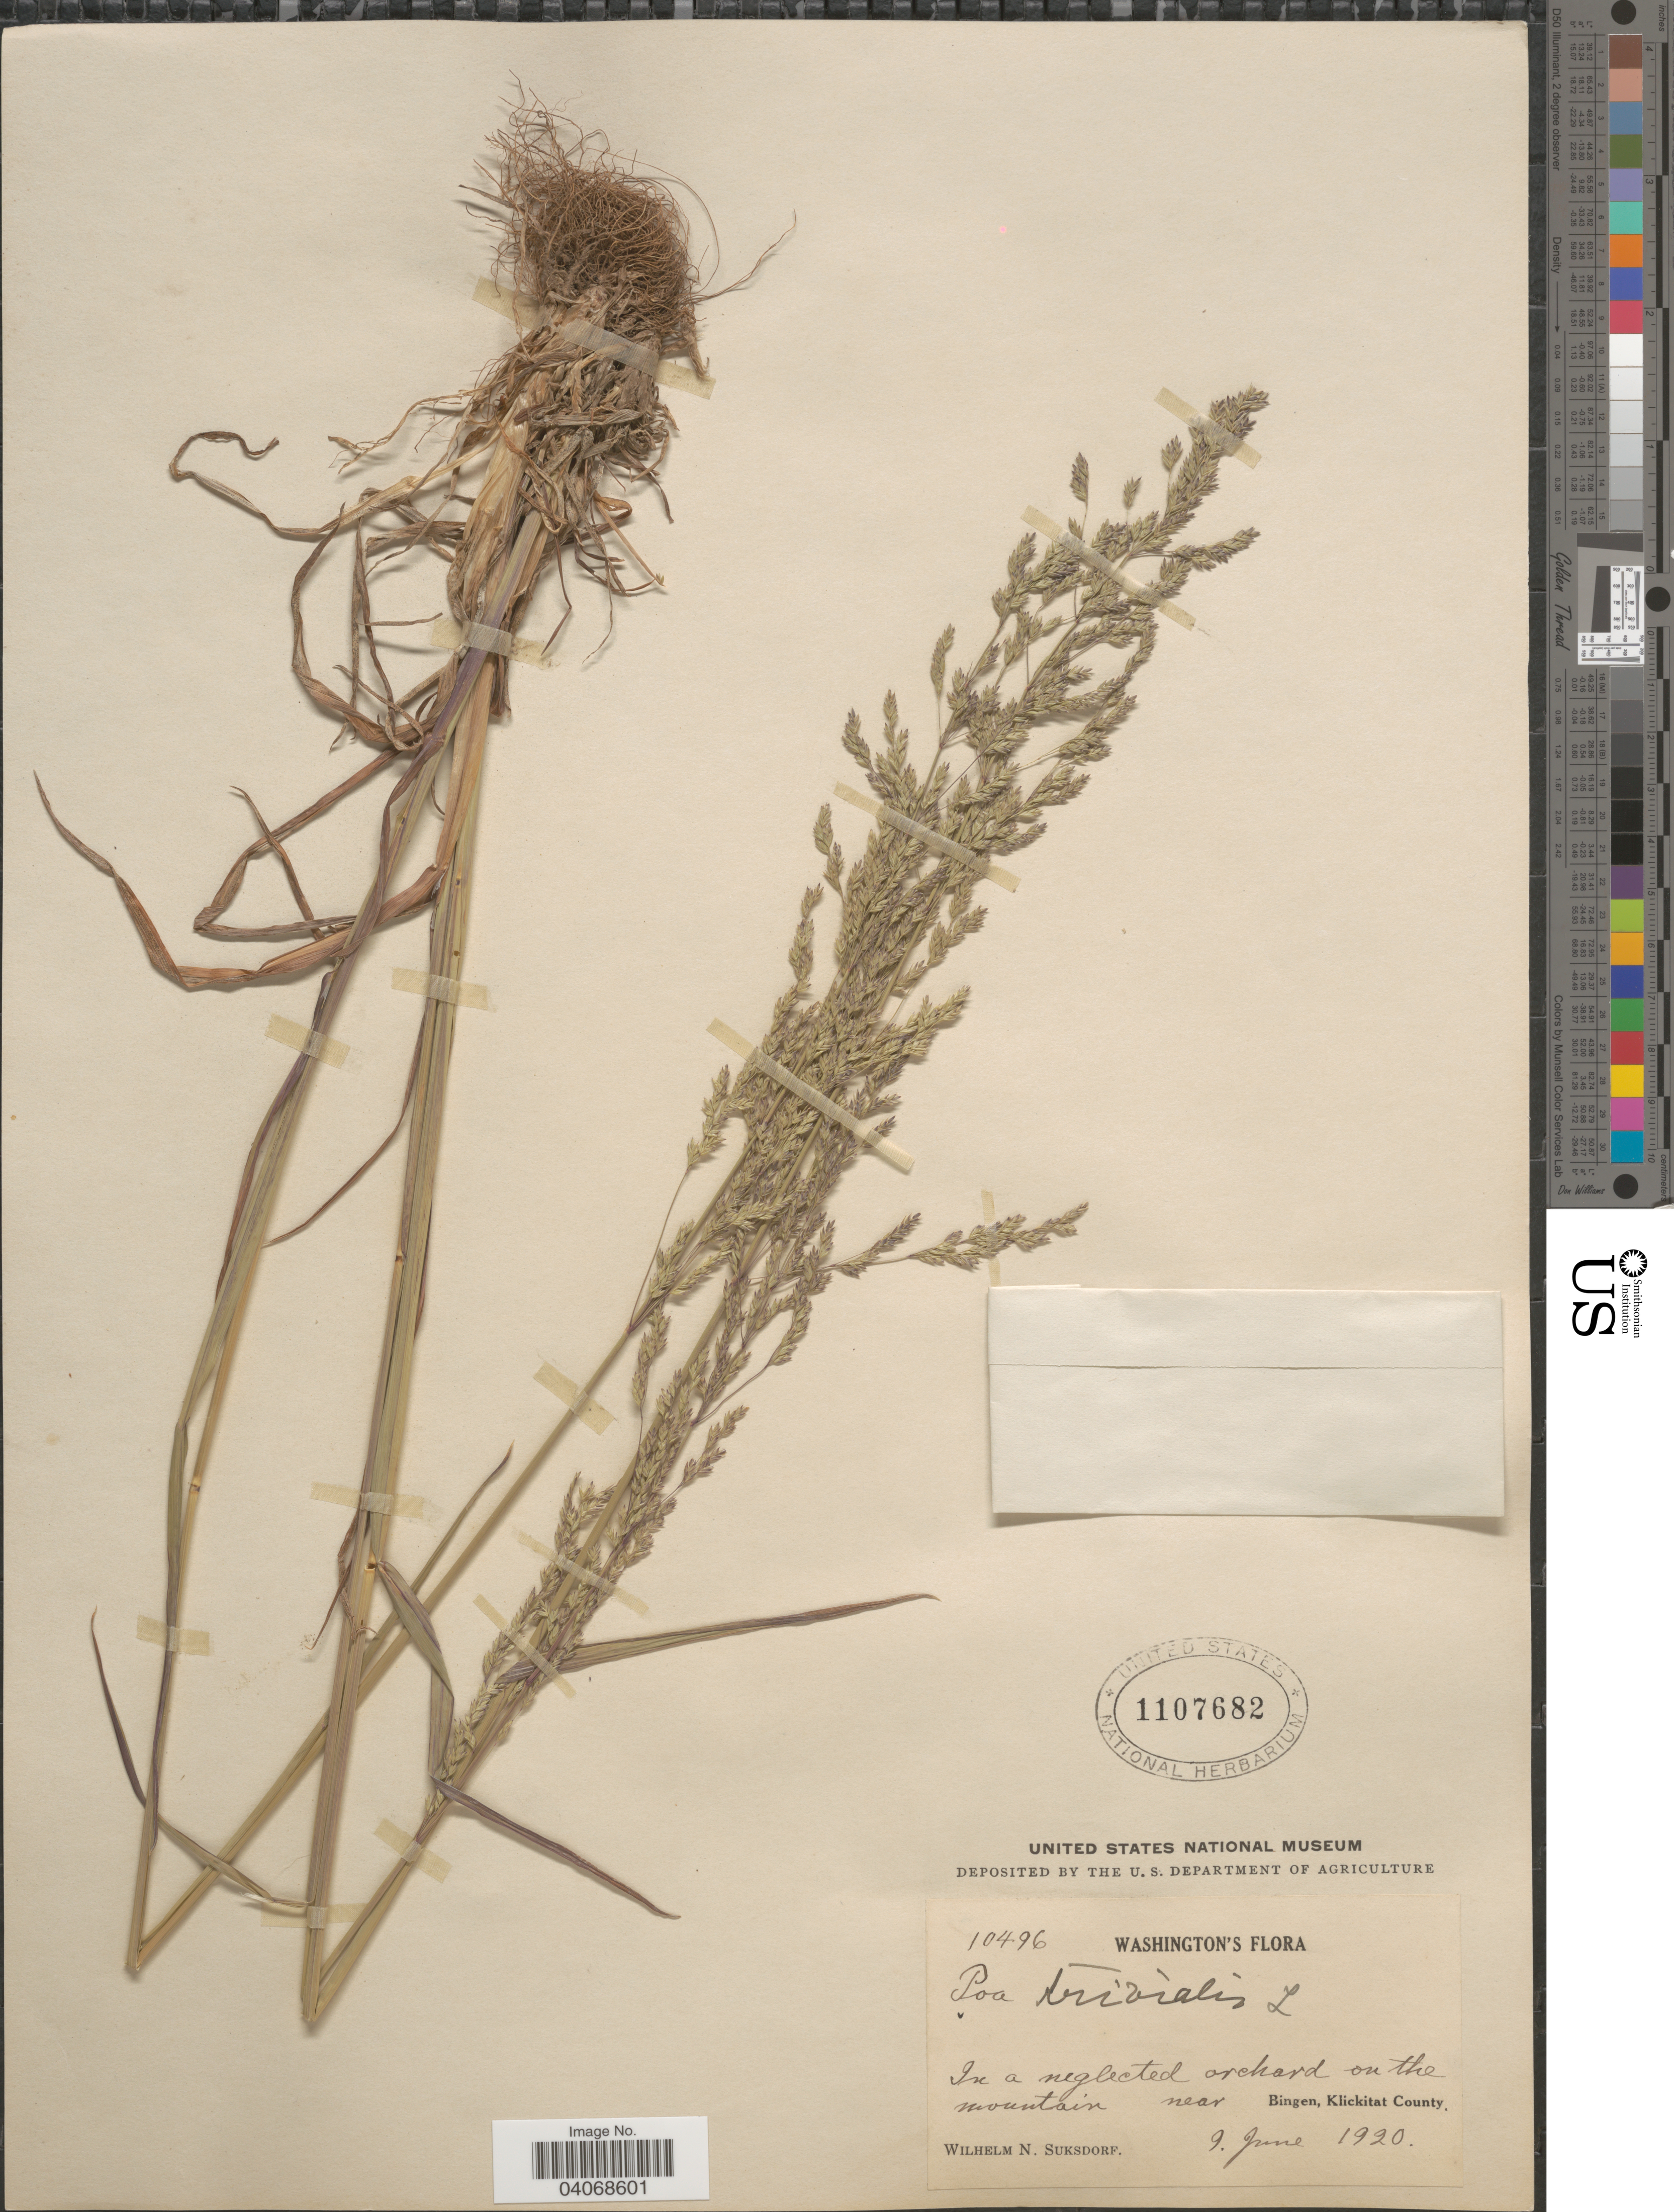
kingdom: Plantae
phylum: Tracheophyta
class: Liliopsida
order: Poales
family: Poaceae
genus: Poa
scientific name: Poa trivialis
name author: L.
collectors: W. N. Suksdorf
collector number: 10496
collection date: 1920-06-09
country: United States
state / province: Washington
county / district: Klickitat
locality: In a neglected orchard on the mountain near Bingen, Klickitat County.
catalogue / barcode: US 1107682